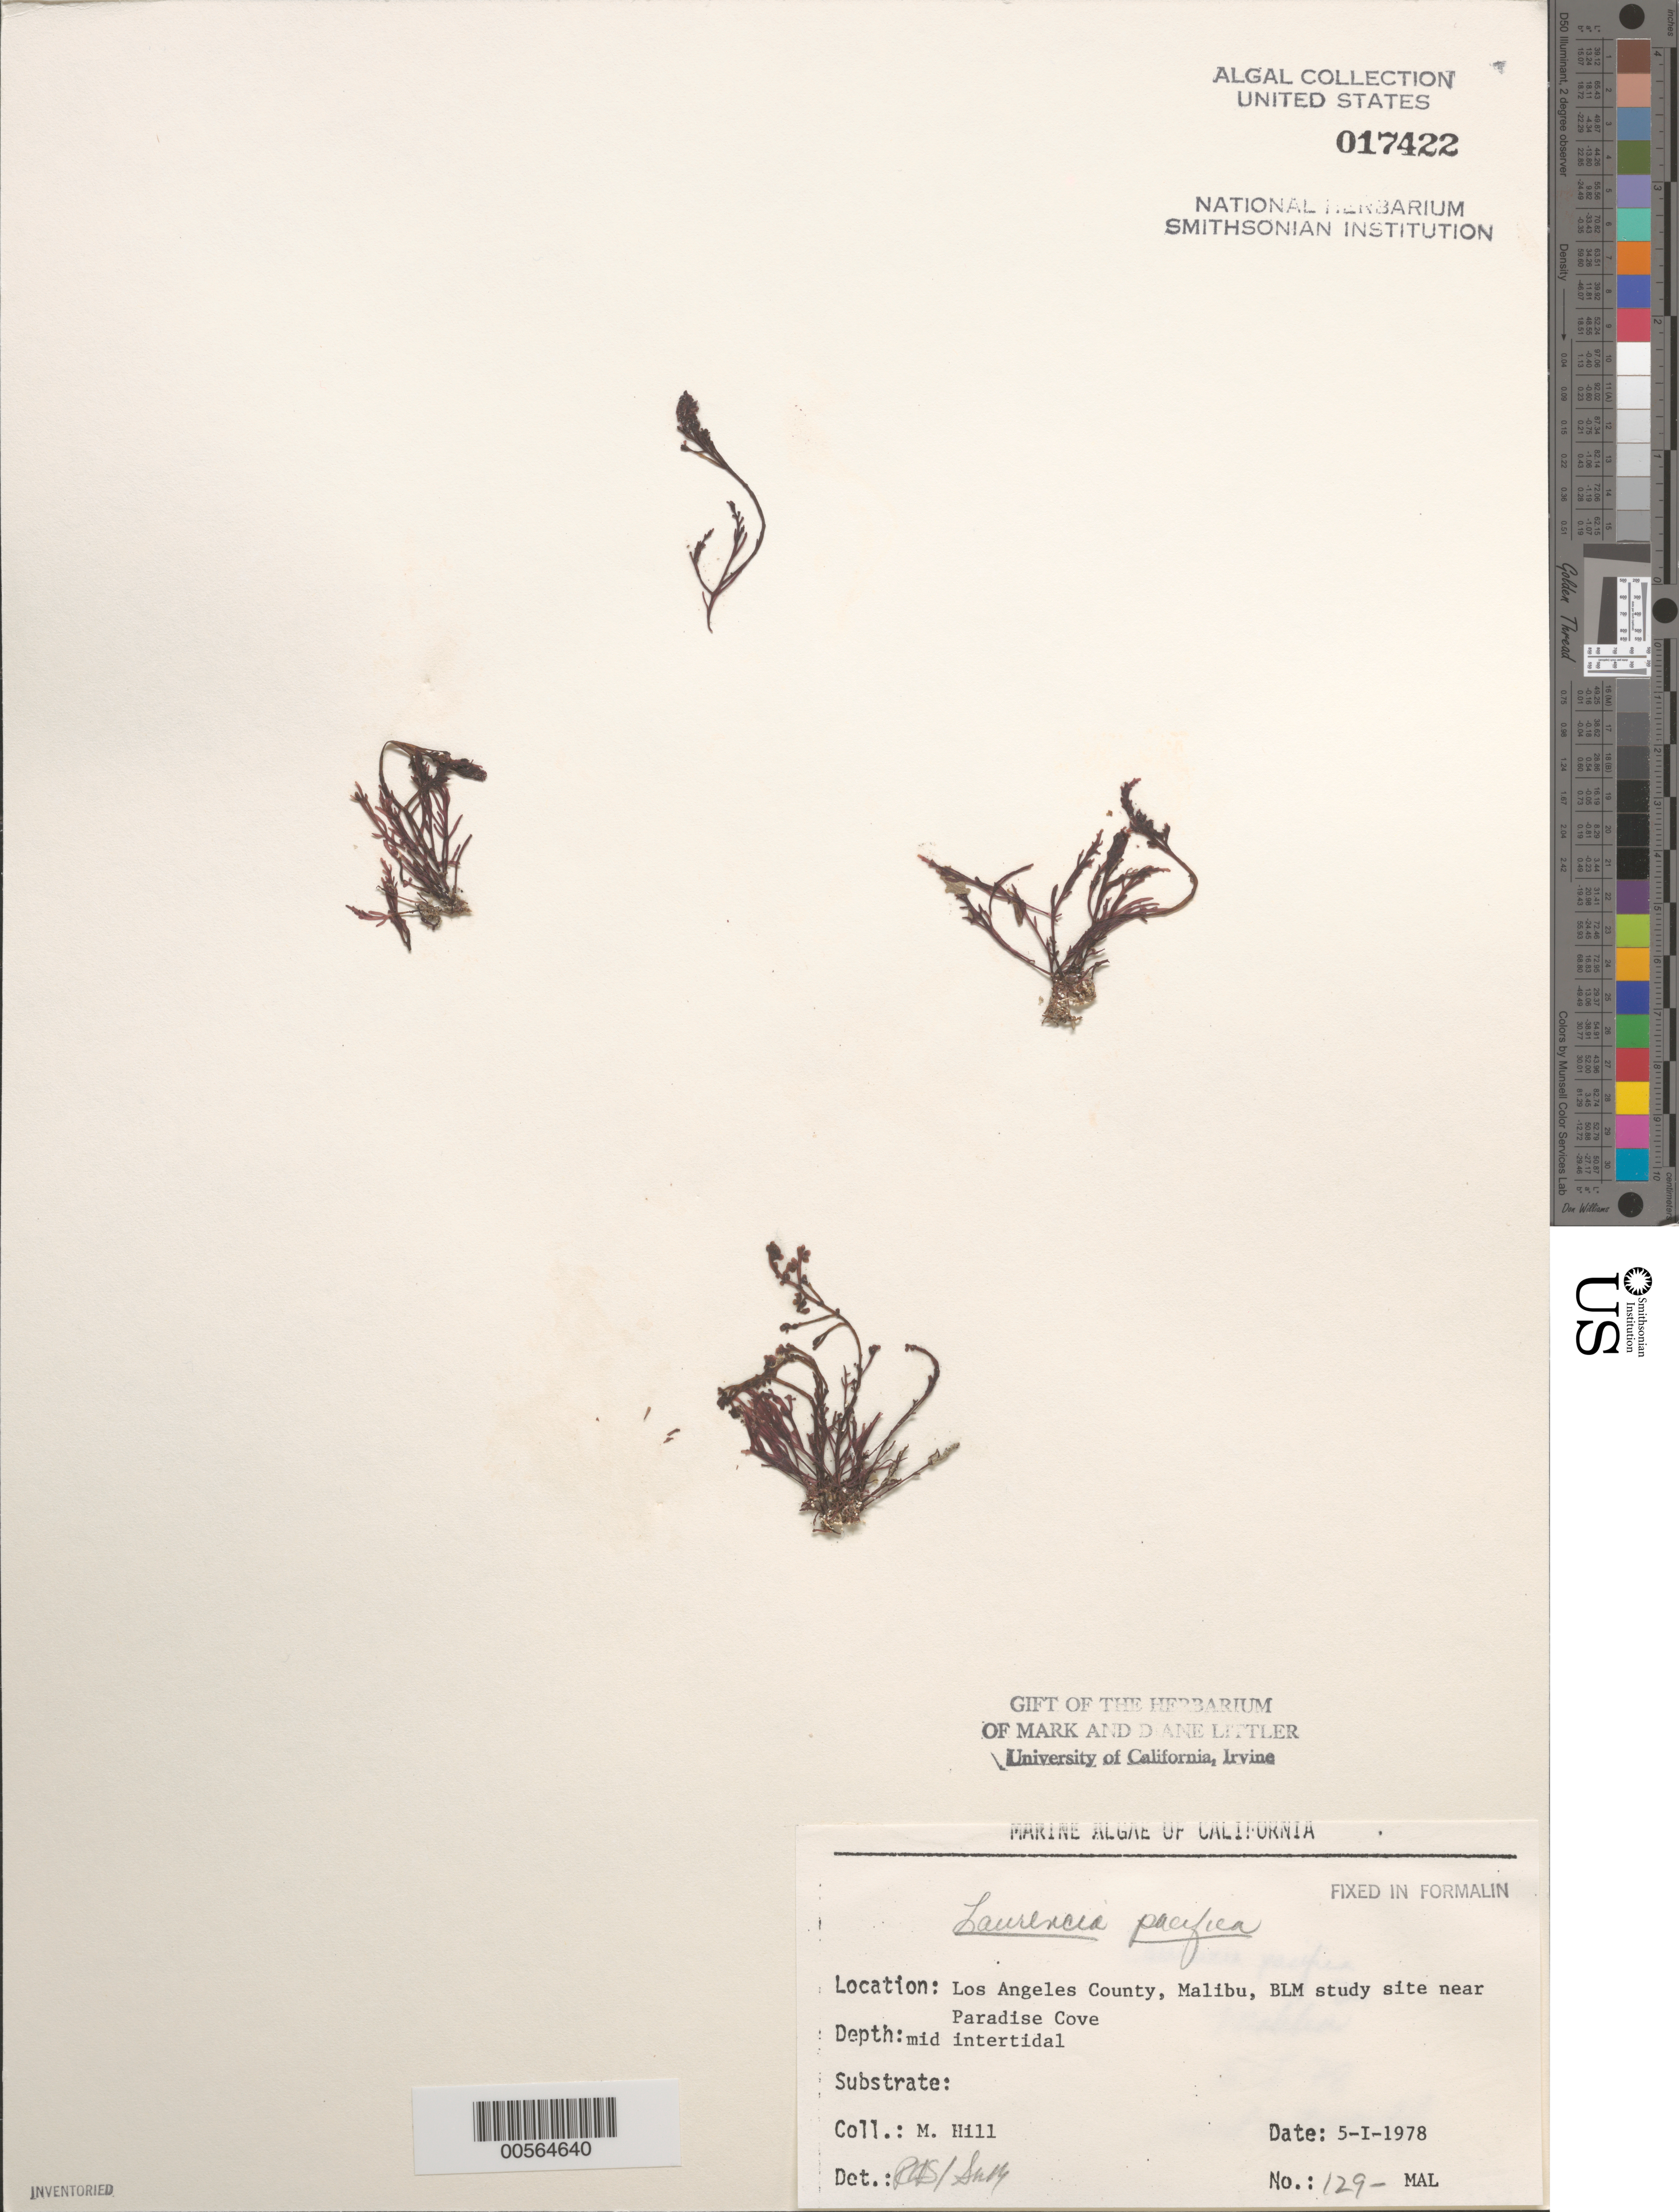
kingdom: Plantae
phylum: Rhodophyta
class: Florideophyceae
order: Ceramiales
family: Rhodomelaceae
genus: Laurencia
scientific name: Laurencia pacifica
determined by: Sims, Robert H.; Murray, S. N.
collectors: M. Hill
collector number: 129-mal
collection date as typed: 05 Jan 1978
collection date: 1978-01-05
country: United States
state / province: California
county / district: Los Angeles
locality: Malibu near Paradise Cove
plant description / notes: BLM-SOCALBIGHT Rocky Intertidal Survey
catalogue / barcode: US 17422